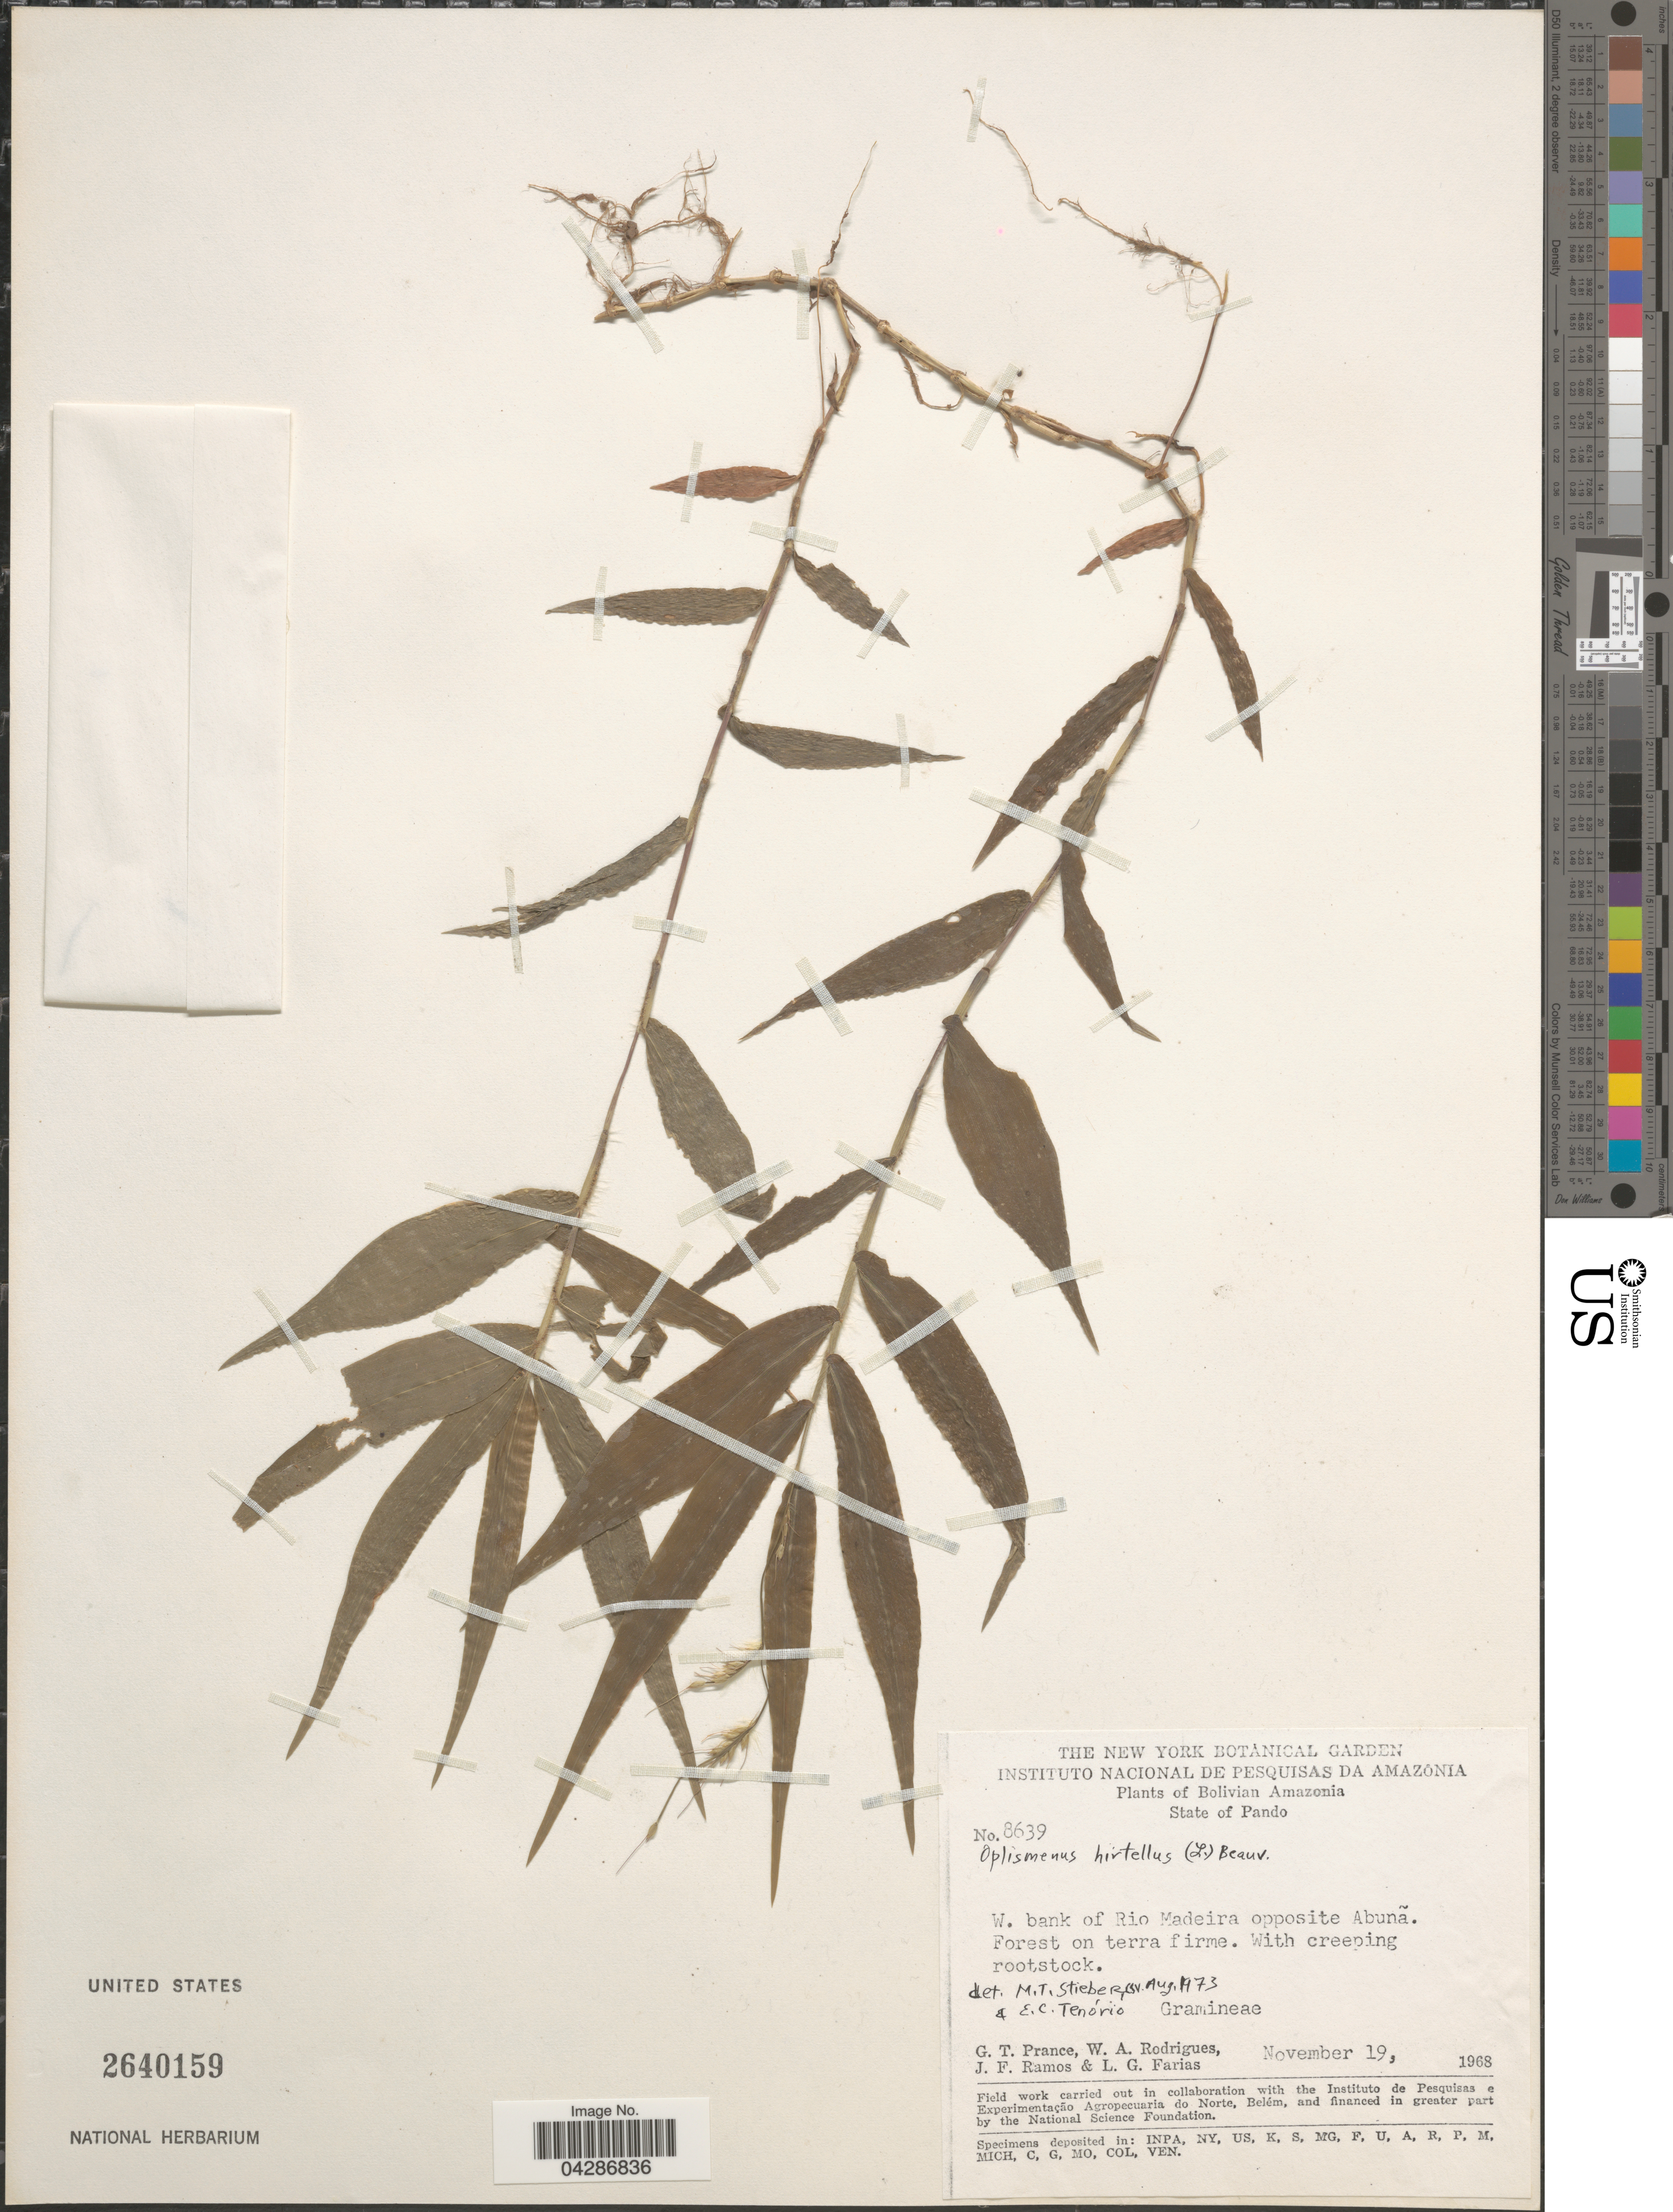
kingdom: Plantae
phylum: Tracheophyta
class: Liliopsida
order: Poales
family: Poaceae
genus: Oplismenus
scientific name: Oplismenus hirtellus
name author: (L.) P. Beauv.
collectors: G. T. Prance, W. A. Rodrigues, J. F. Ramos & L. G. Farias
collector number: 8639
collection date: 1968-11-19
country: Bolivia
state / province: Pando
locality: Bolivian Amazonia. W. bank of Rio Madeira opposite Abuña.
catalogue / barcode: US 2640159